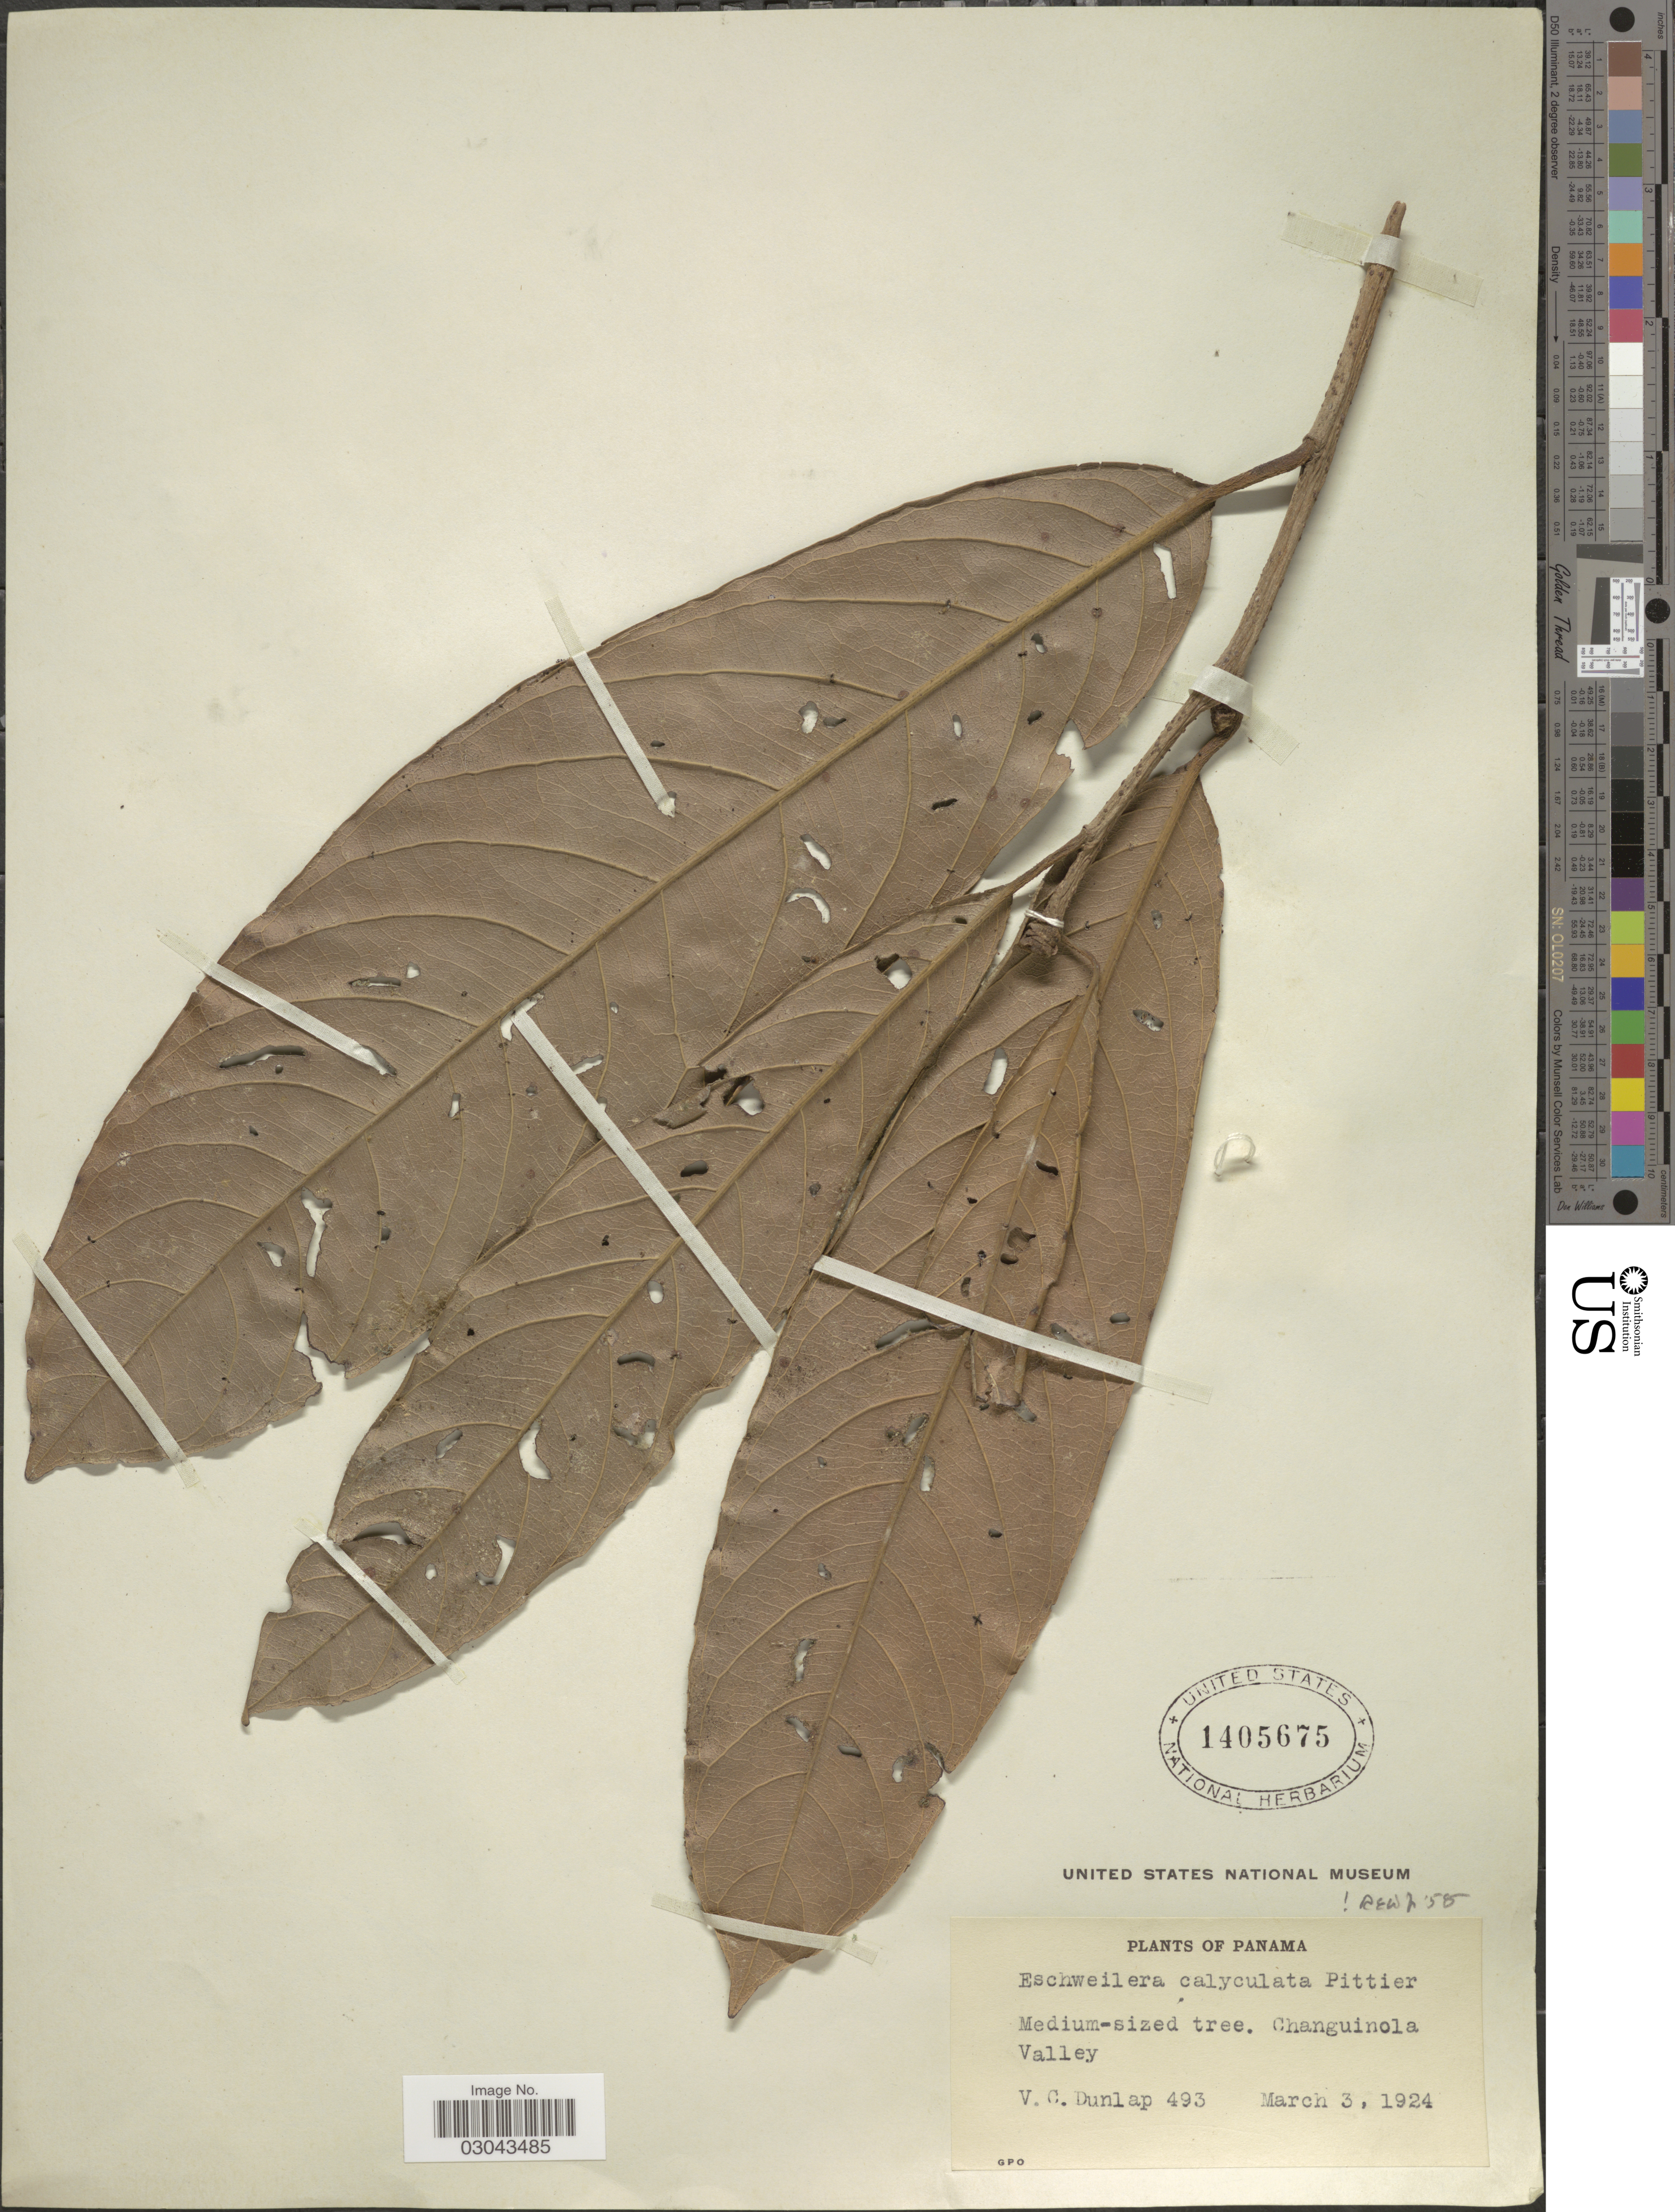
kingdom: Plantae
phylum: Tracheophyta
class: Magnoliopsida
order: Ericales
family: Lecythidaceae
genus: Eschweilera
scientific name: Eschweilera calyculata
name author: Pittier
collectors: V. C. Dunlap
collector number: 493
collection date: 1924-03-03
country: Panama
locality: Changuinola Valley.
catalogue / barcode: US 1405675